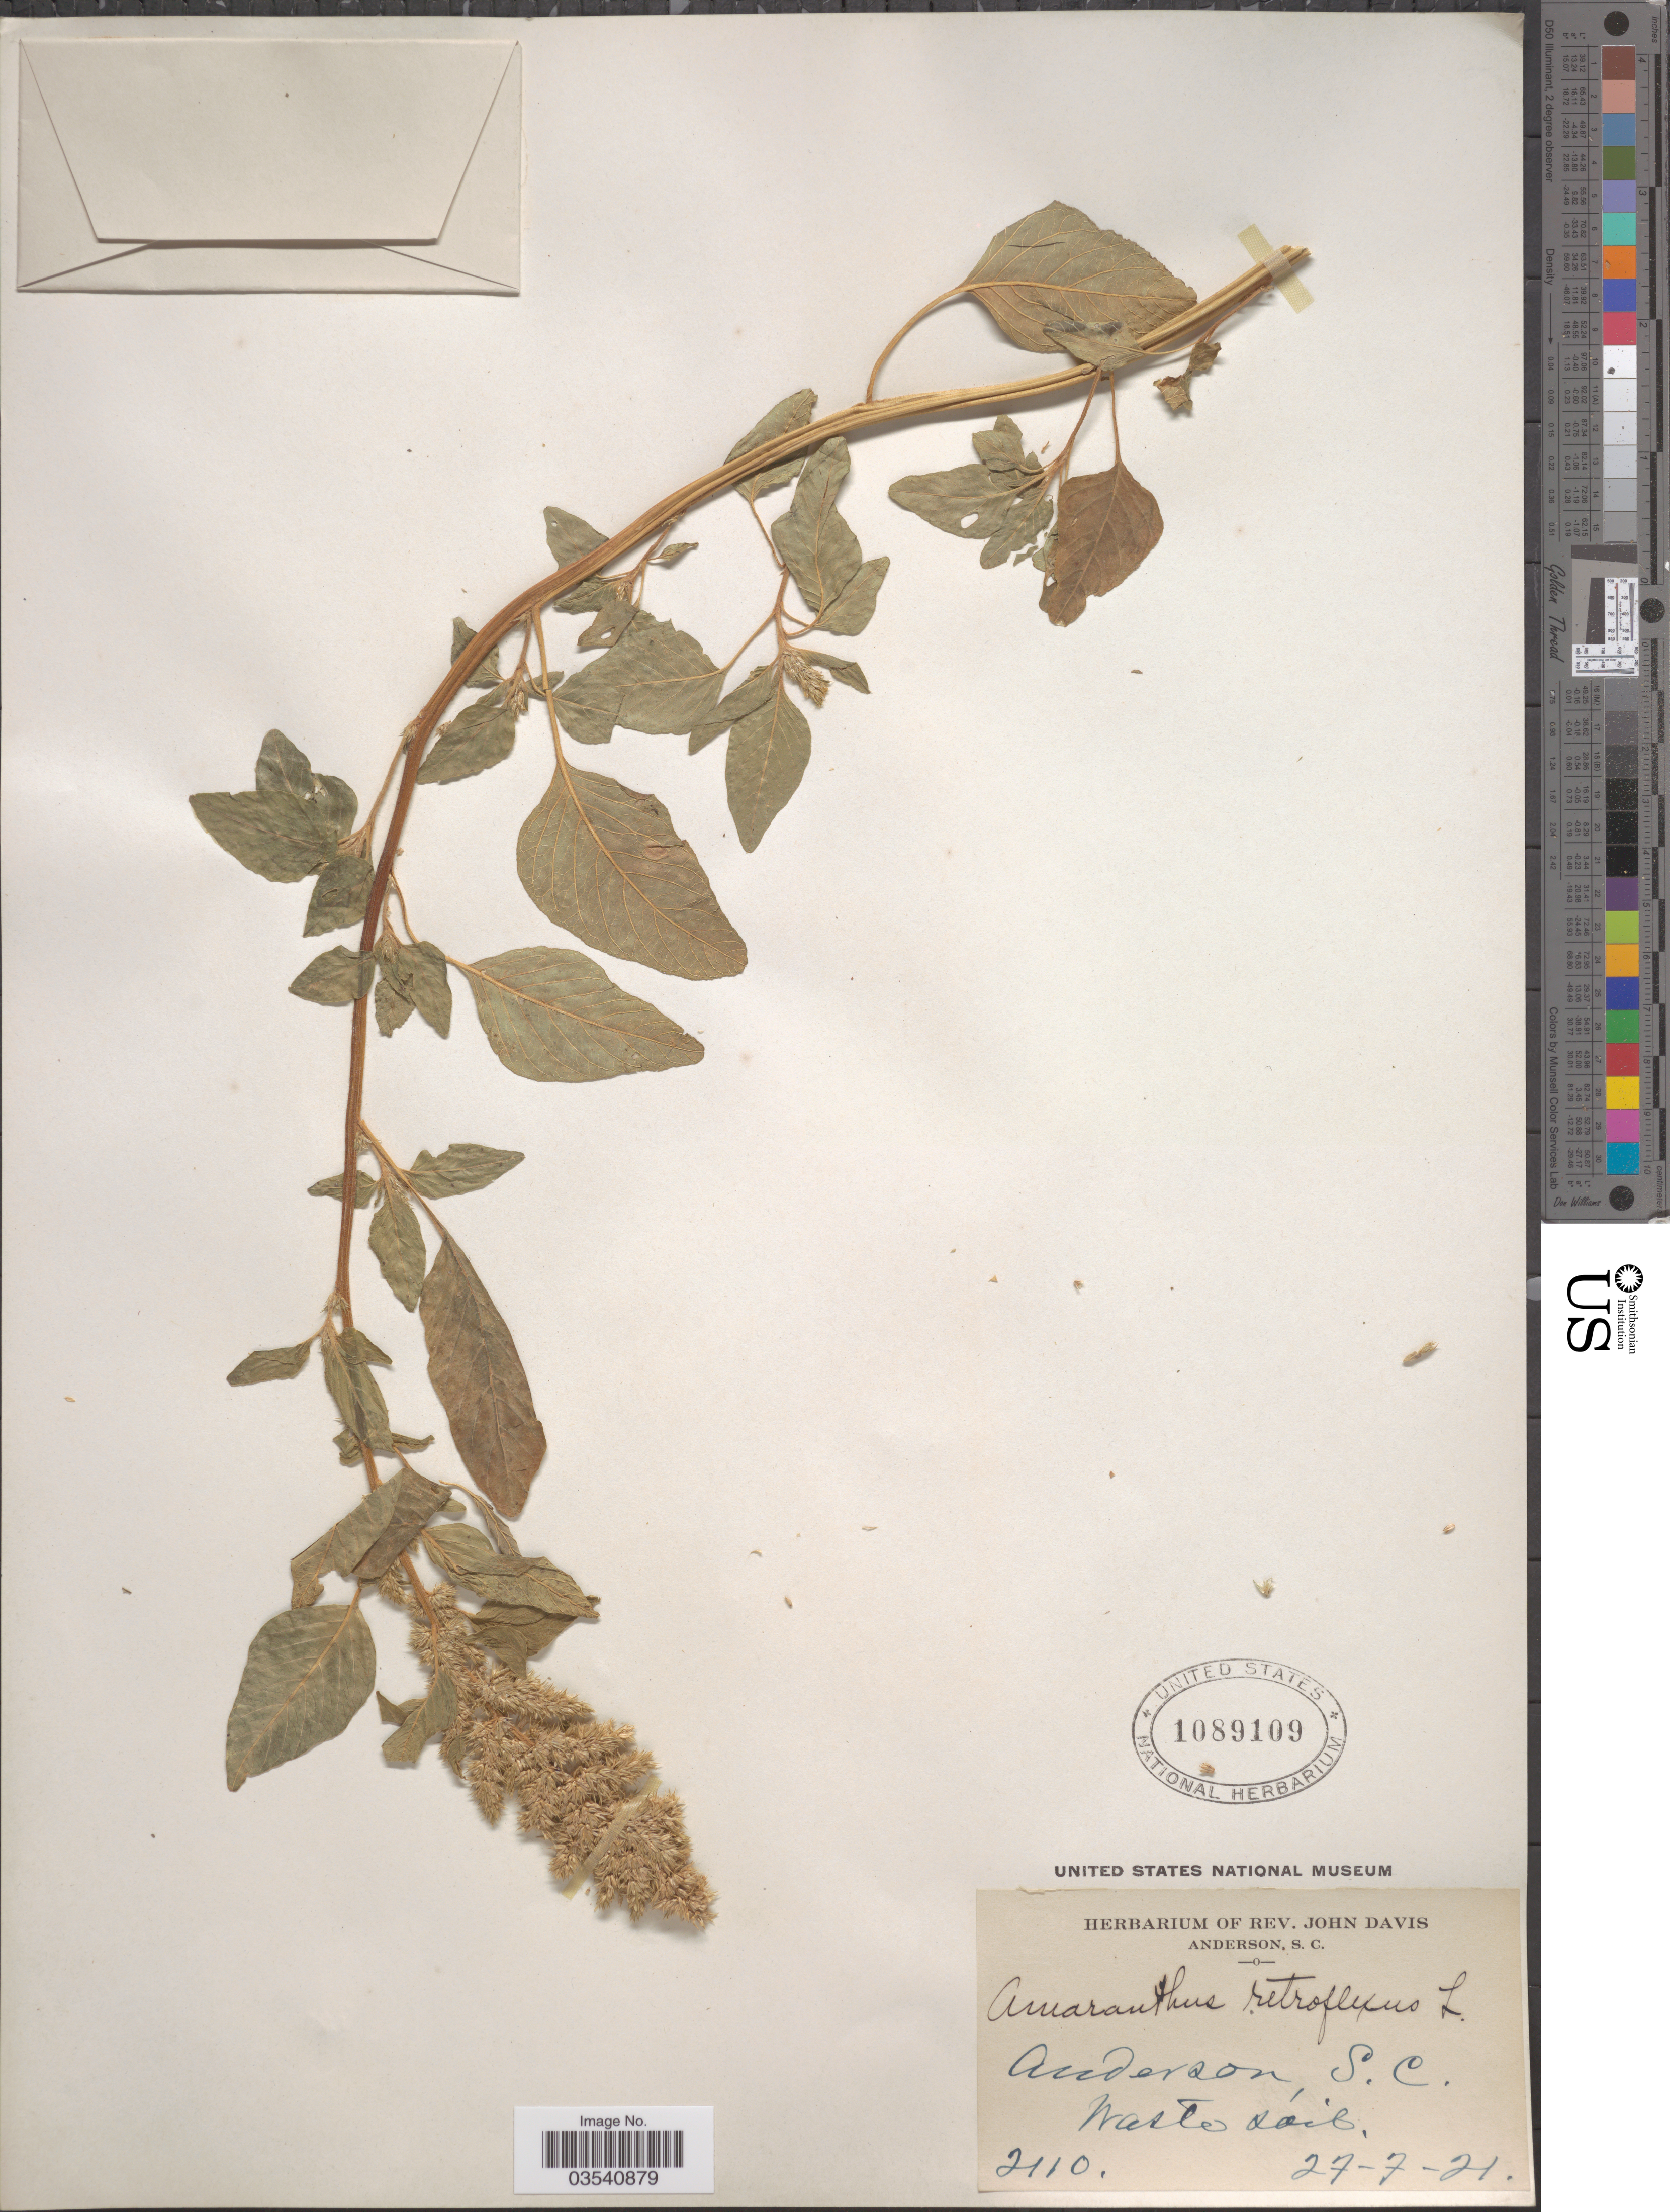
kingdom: Plantae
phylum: Tracheophyta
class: Magnoliopsida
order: Caryophyllales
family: Amaranthaceae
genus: Amaranthus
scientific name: Amaranthus retroflexus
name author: L.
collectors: ex herb. Rev. John Davis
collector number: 2110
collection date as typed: Transcribed d/m/y: 27/7/21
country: United States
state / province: South Carolina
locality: Anderson.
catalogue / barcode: US 1089109